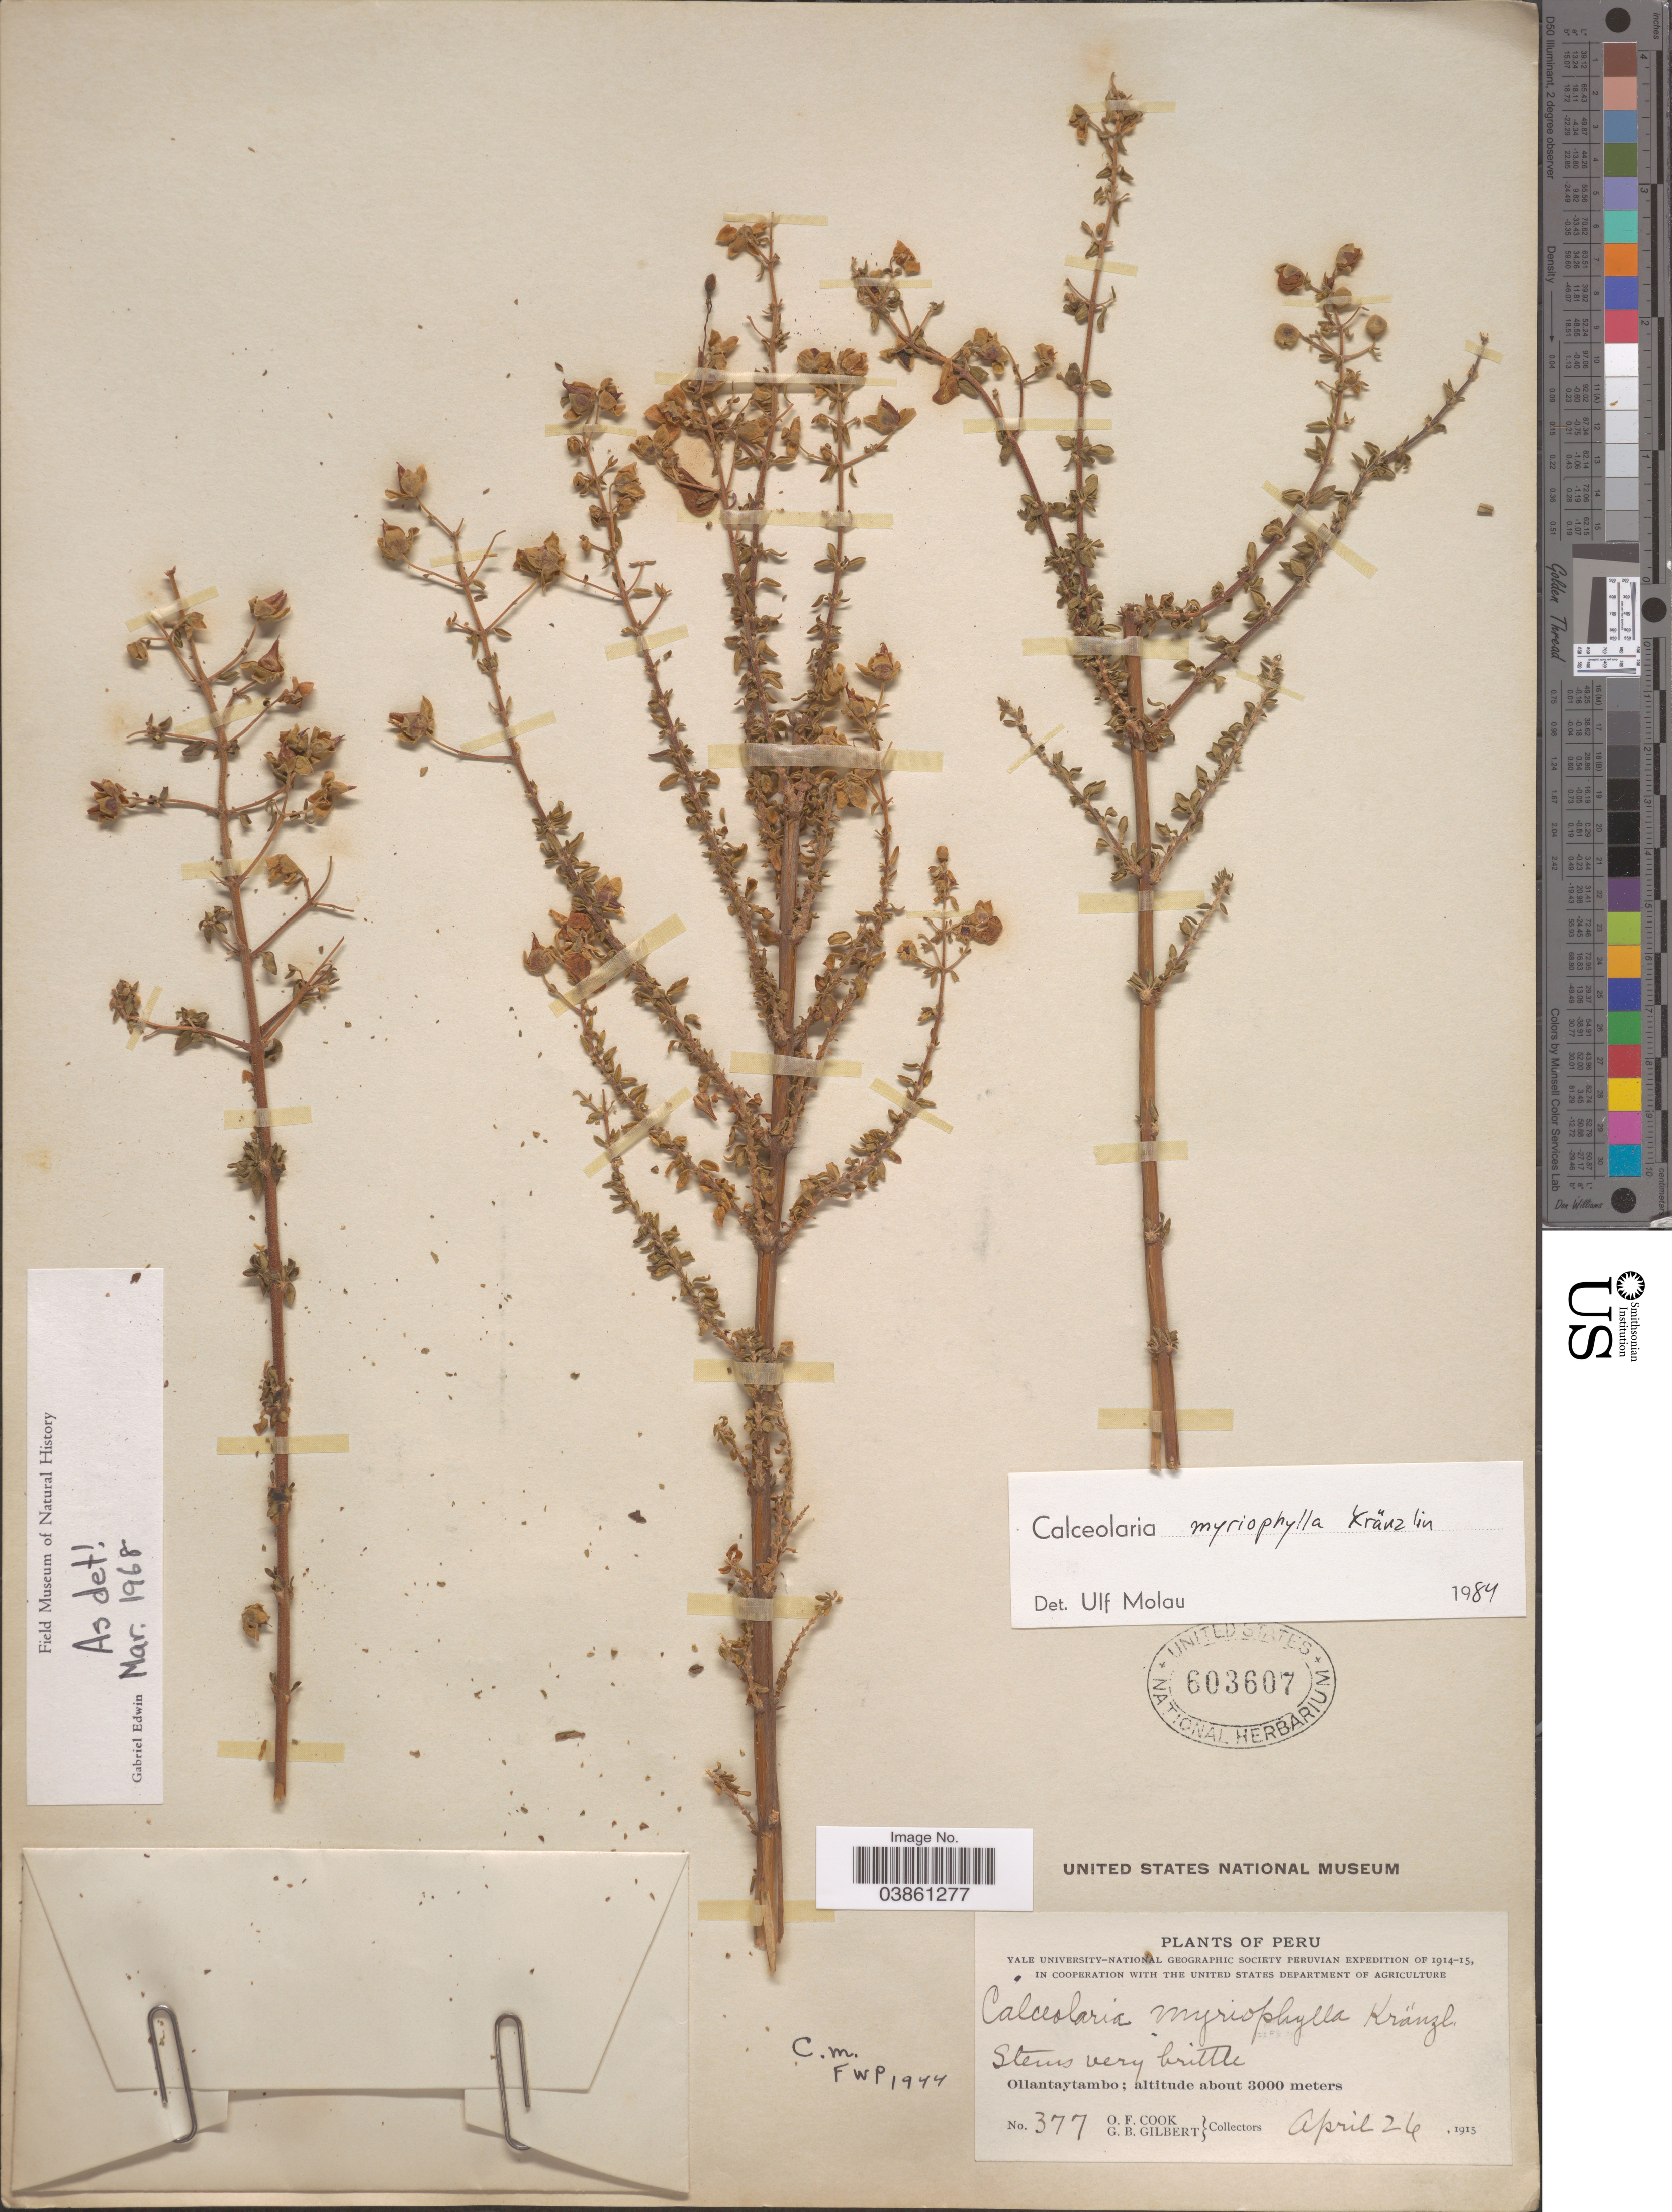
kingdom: Plantae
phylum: Tracheophyta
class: Magnoliopsida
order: Lamiales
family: Calceolariaceae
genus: Calceolaria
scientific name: Calceolaria myriophylla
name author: Kraenzl.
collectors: O. F. Cook & G. B. Gilbert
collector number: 377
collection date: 1915-04-26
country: Peru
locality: Ollantaytambo.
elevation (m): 3000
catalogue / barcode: US 603607